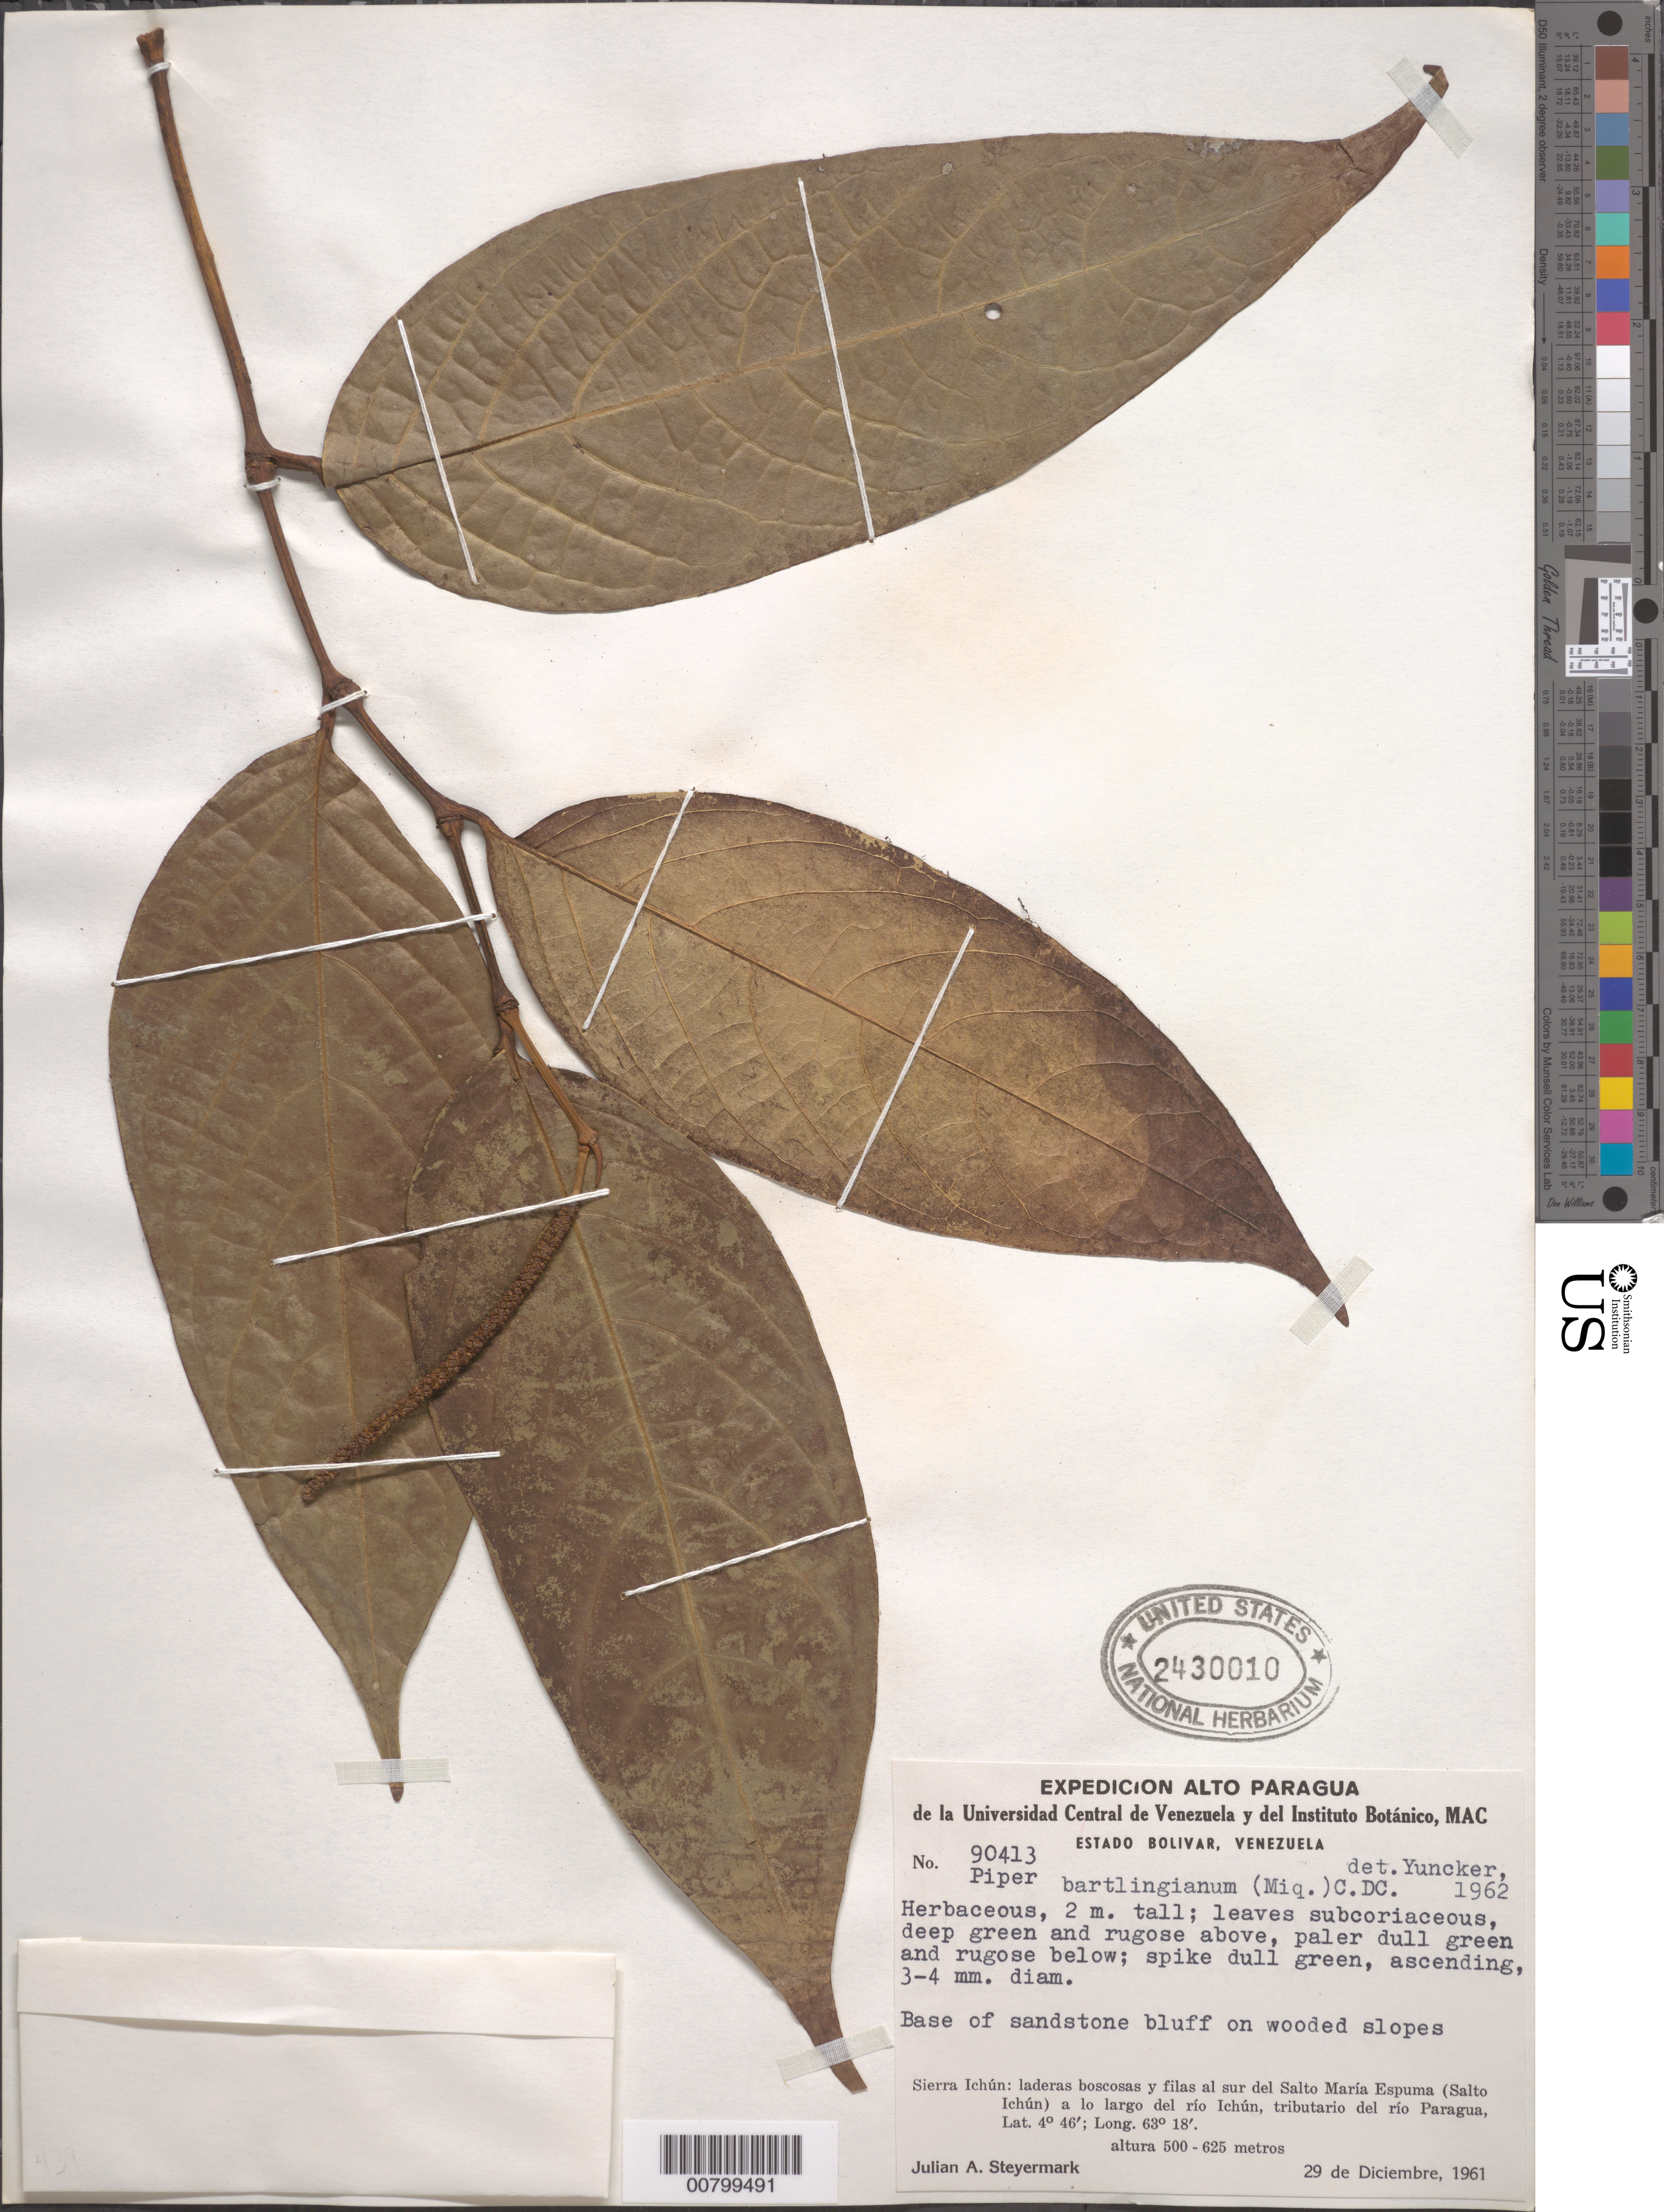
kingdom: Plantae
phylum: Tracheophyta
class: Magnoliopsida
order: Piperales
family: Piperaceae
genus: Piper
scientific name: Piper bartlingianum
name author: (Miq.) C. DC.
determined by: Yuncker, T. G.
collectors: J. Steyermark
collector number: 90413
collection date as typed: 29-Dec-61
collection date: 1961-12-29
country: Venezuela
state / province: Bolívar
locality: Sierra Ichún: Salto María Espuma (Salto Ichún) del Río Ichún (tributary of río Paragua)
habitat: Base of sandstone bluff on wooded slopes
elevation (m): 500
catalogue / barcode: US 2430010